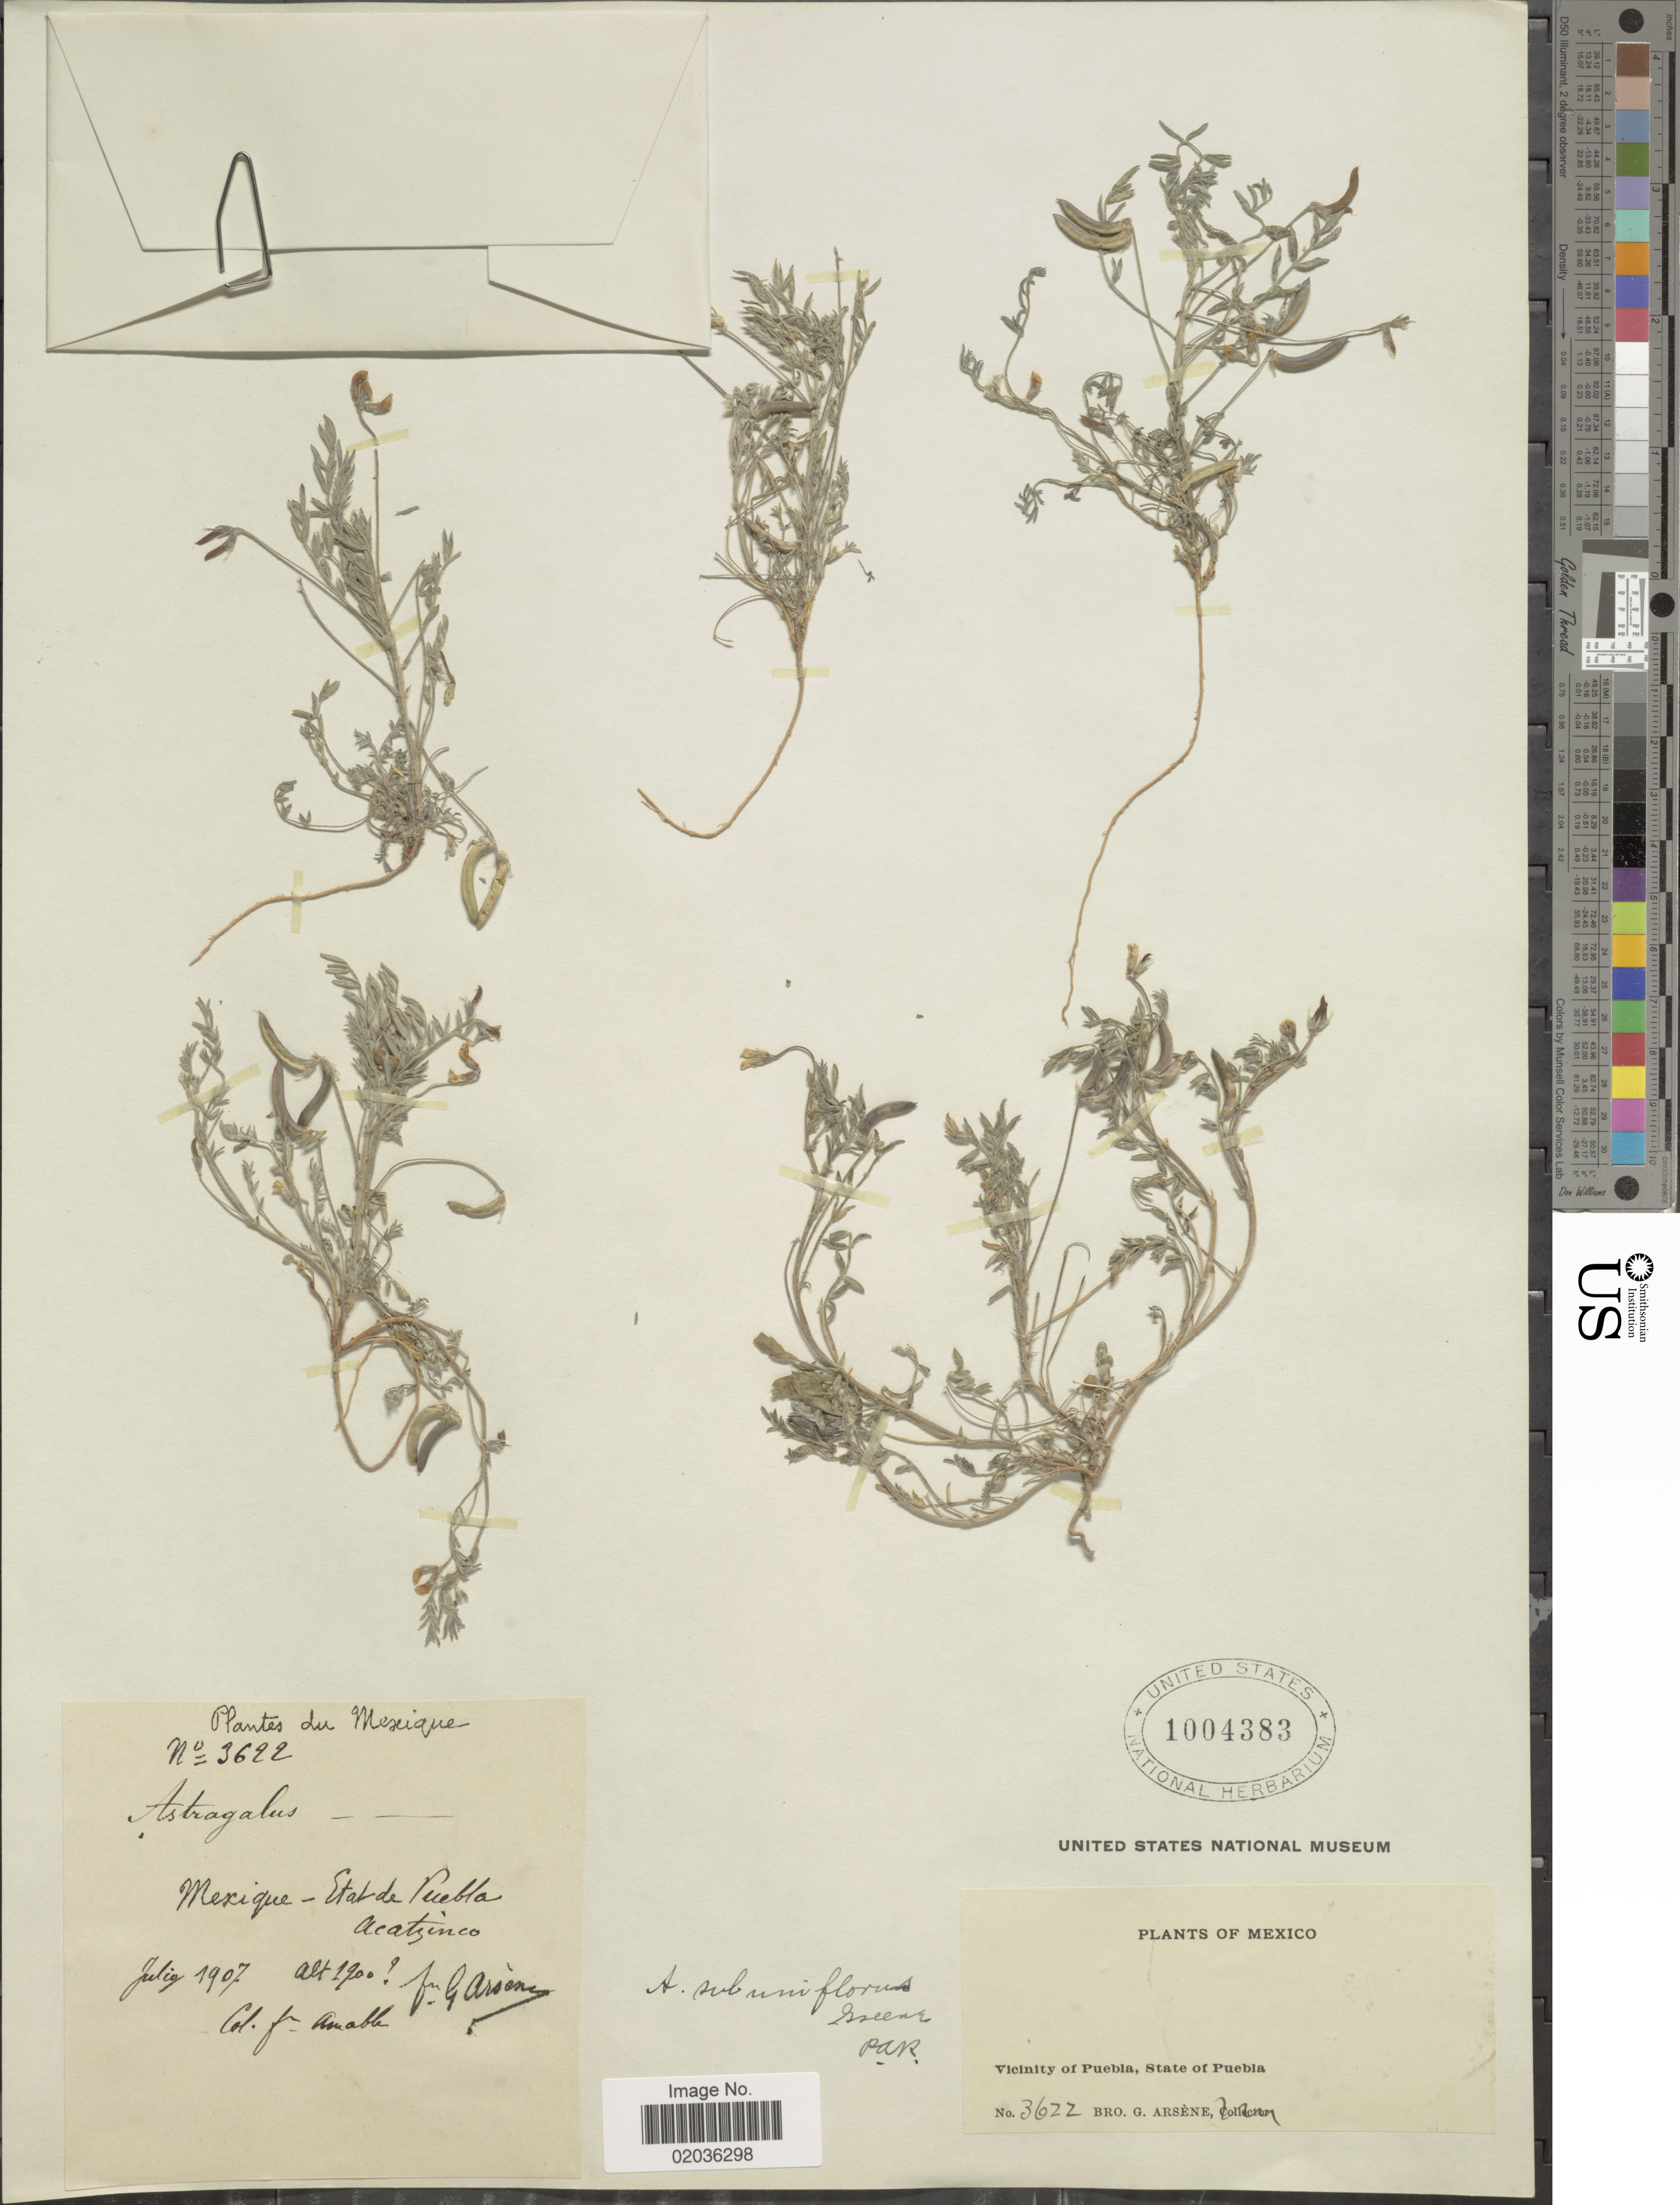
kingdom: Plantae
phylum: Tracheophyta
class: Magnoliopsida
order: Fabales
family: Fabaceae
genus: Astragalus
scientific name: Astragalus subuniflorus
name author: Greene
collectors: Bro. G. Arsène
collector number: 3622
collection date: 1907-07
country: Mexico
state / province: Puebla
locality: Acatzinco [Acatzingo] - Vicinity of Puebla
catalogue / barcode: US 1004383